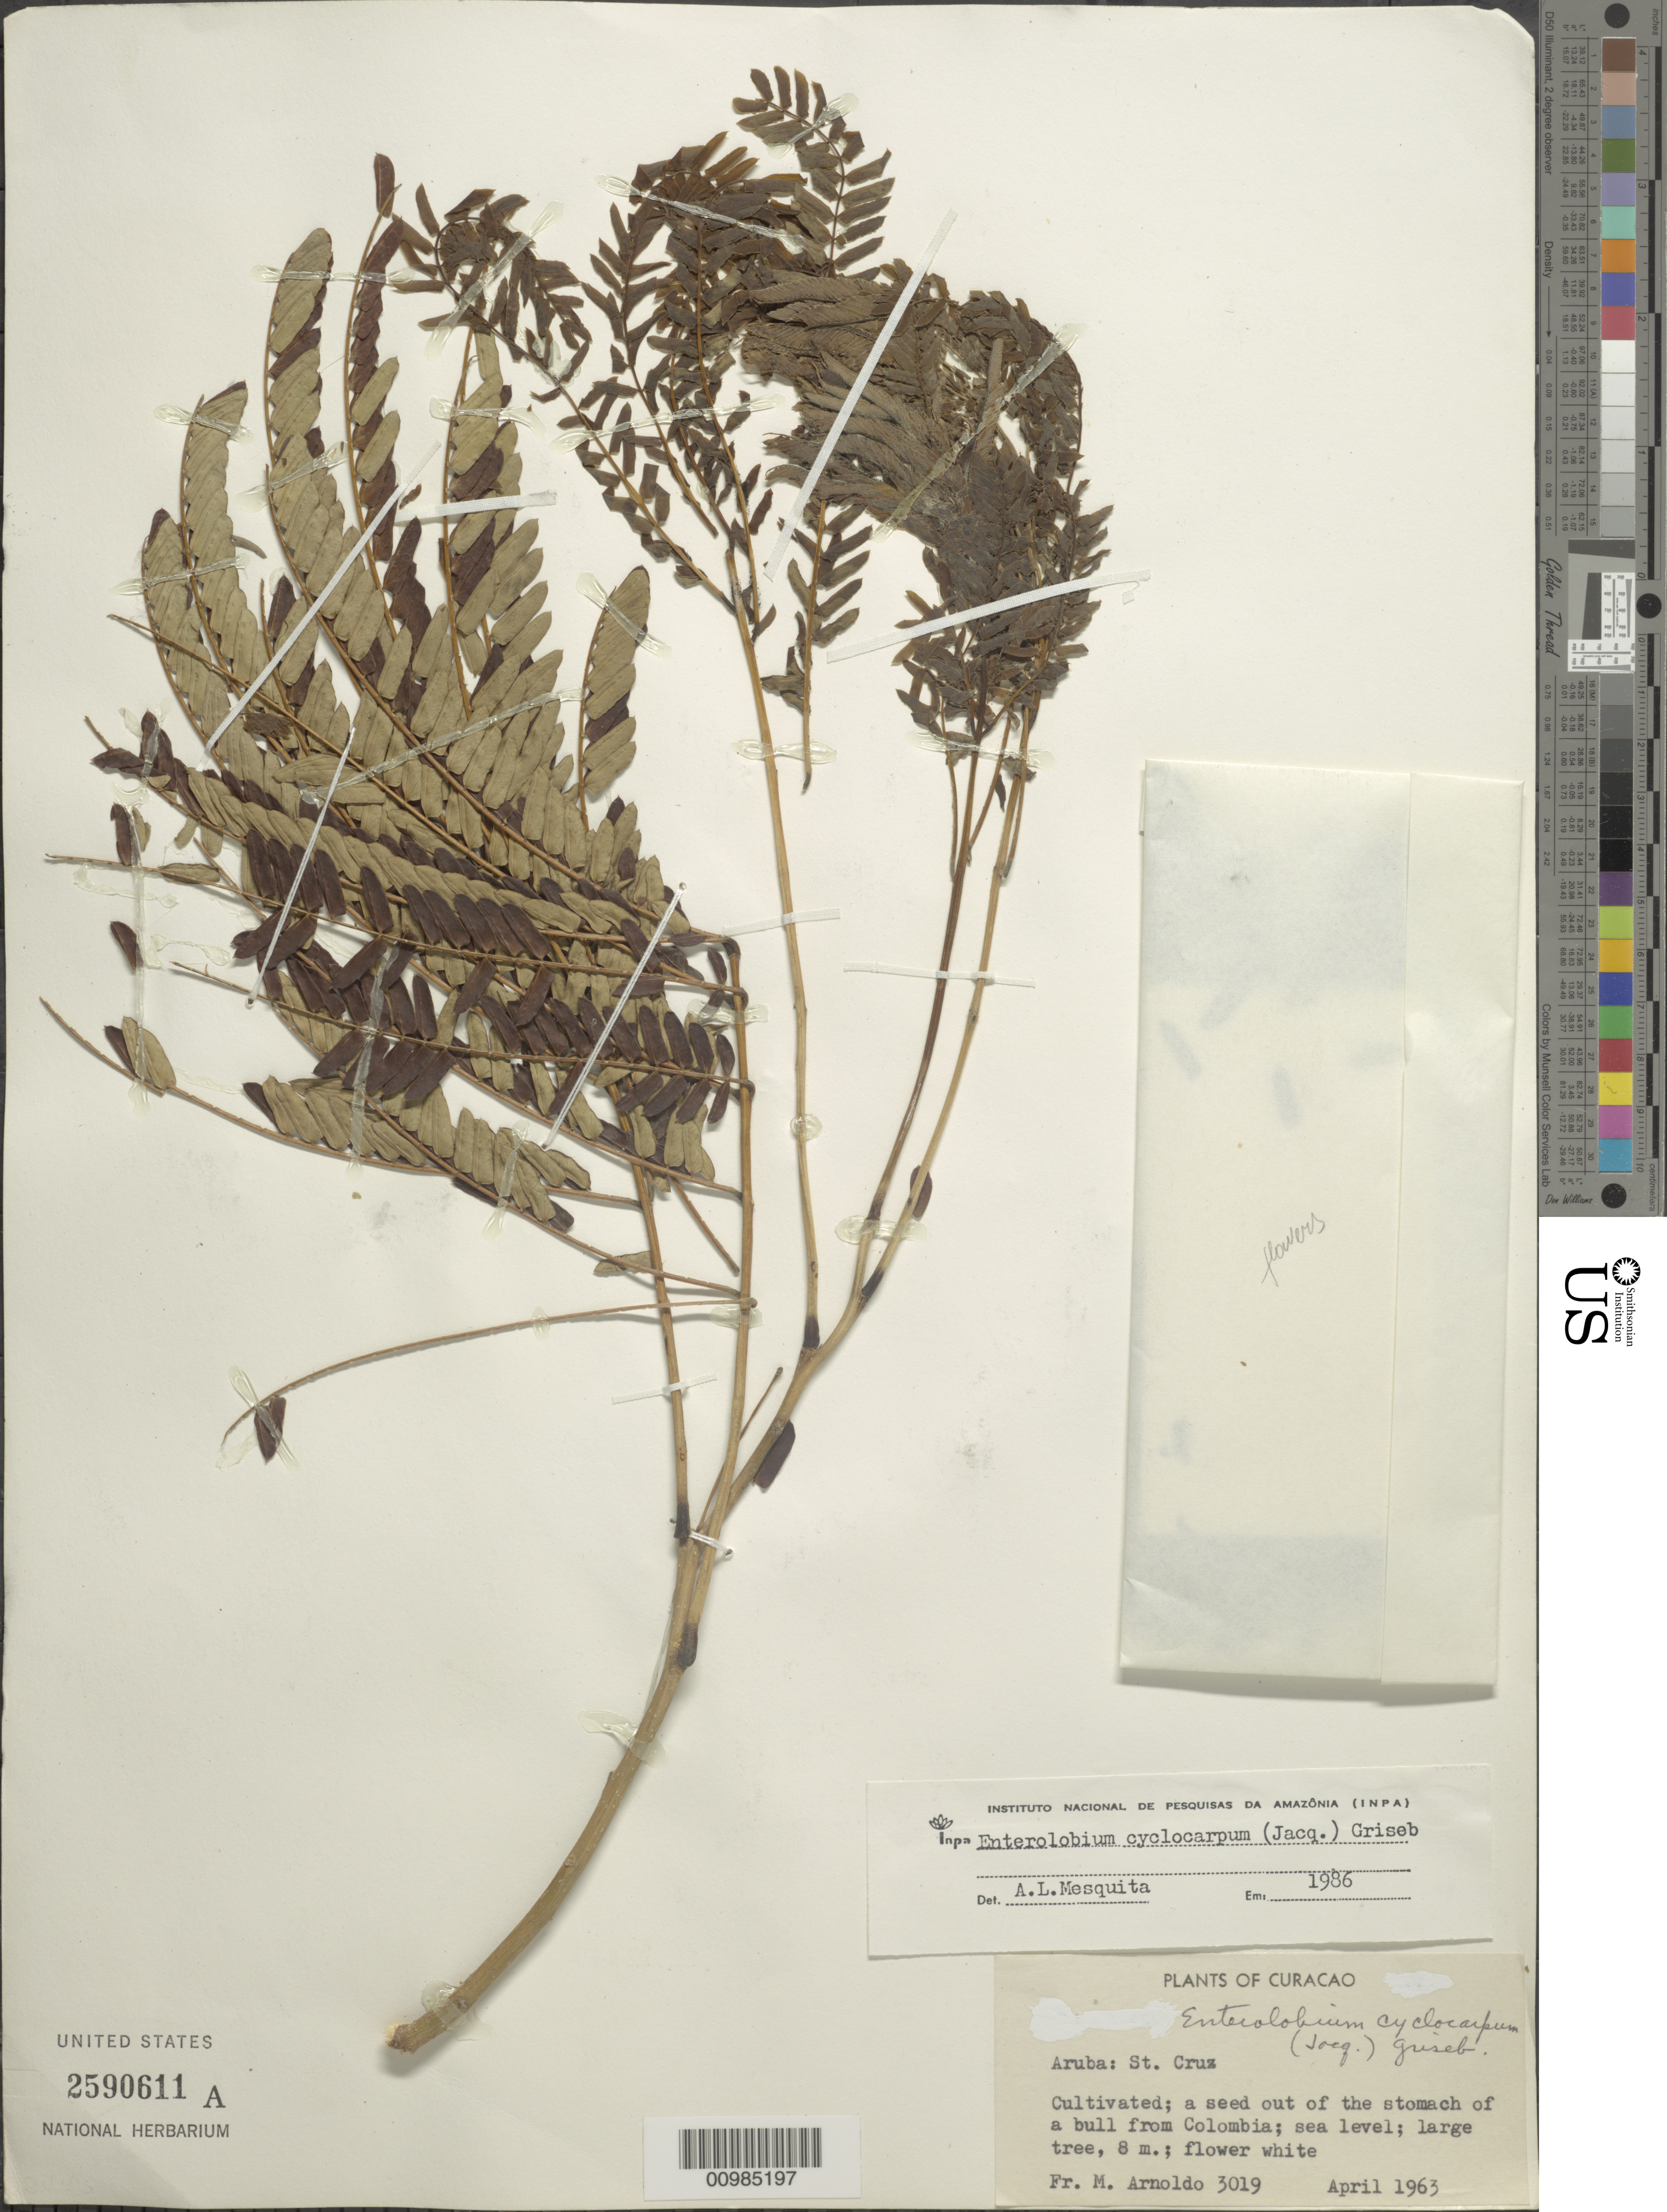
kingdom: Plantae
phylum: Tracheophyta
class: Magnoliopsida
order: Fabales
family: Fabaceae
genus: Enterolobium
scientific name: Enterolobium cyclocarpum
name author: (Jacq.) Griseb.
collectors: N. Arnoldo-Broeders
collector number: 3019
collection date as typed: Apr 1963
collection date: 1963-04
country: Curaçao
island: Curaçao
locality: Aruba: St. Cruz.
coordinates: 0 N, 0 E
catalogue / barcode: US 2590611A